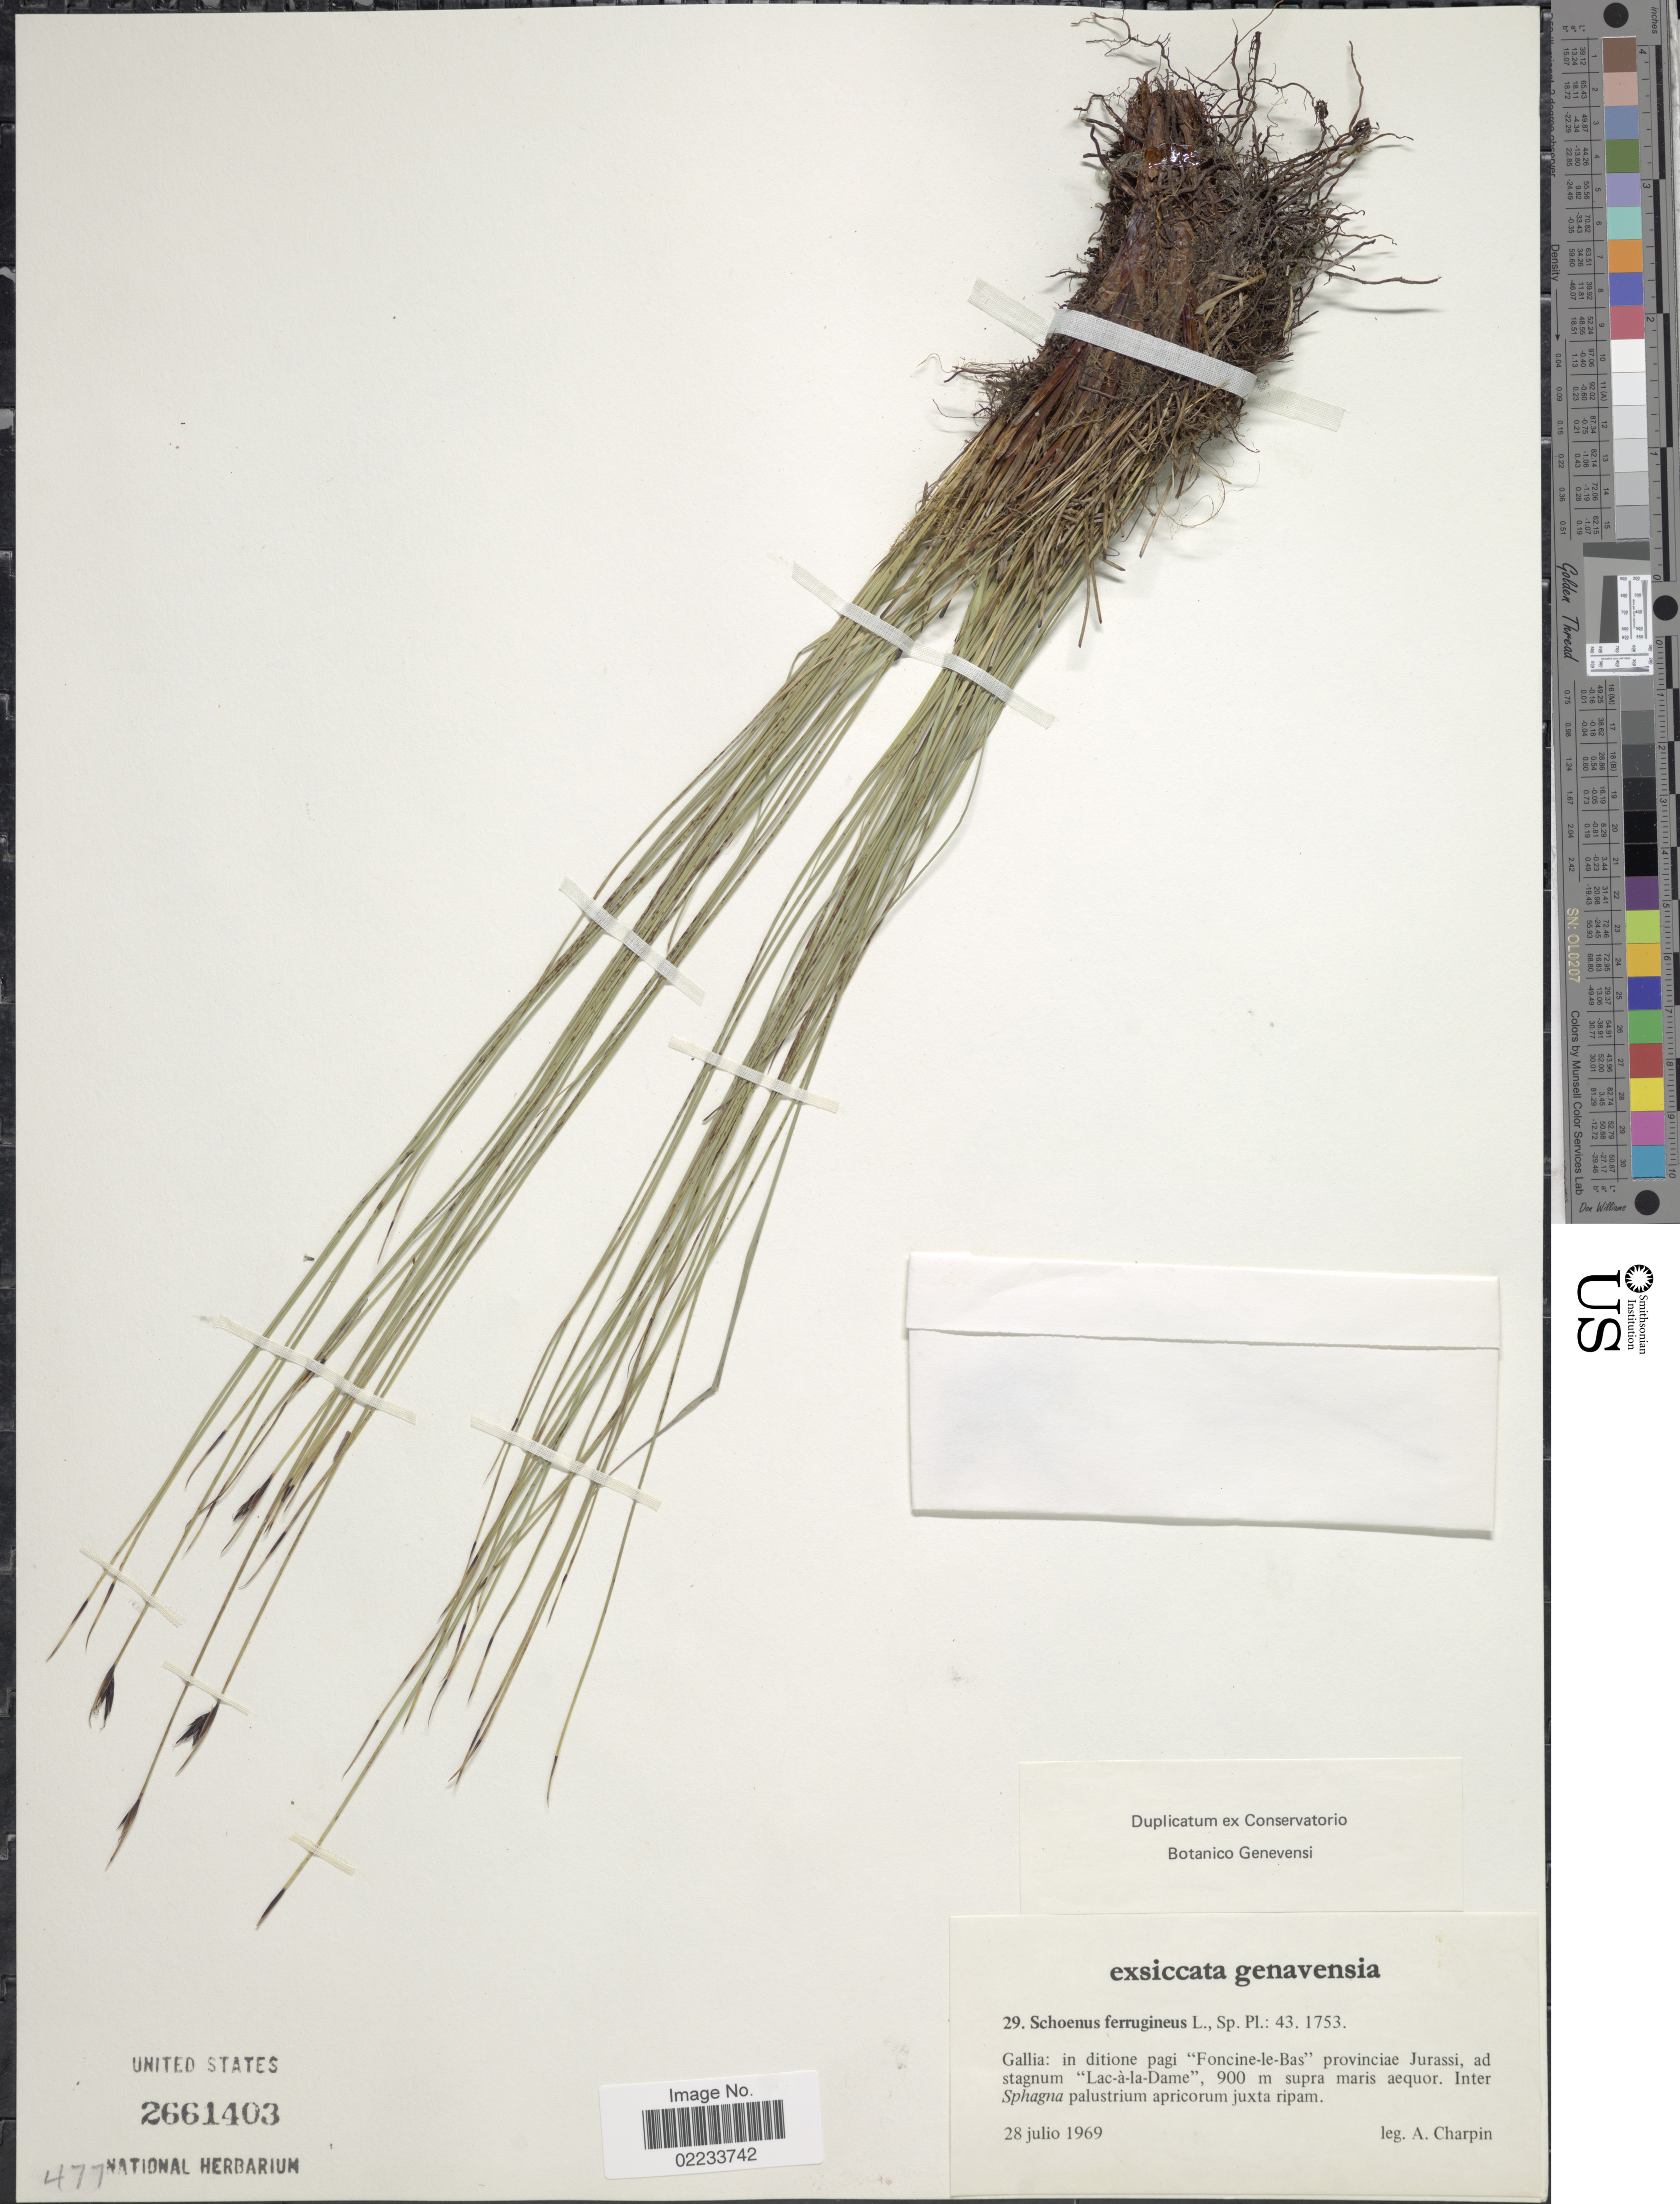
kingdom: Plantae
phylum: Tracheophyta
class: Liliopsida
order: Poales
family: Cyperaceae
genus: Schoenus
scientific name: Schoenus ferrugineus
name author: L.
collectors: A. Charpin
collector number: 29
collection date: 1969-07-28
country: France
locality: In ditione pagi 'Foncine-le-Bas' provinciae Jurassi, ad stagnum 'Lac-à-la Dame'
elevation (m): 900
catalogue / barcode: US 2661403